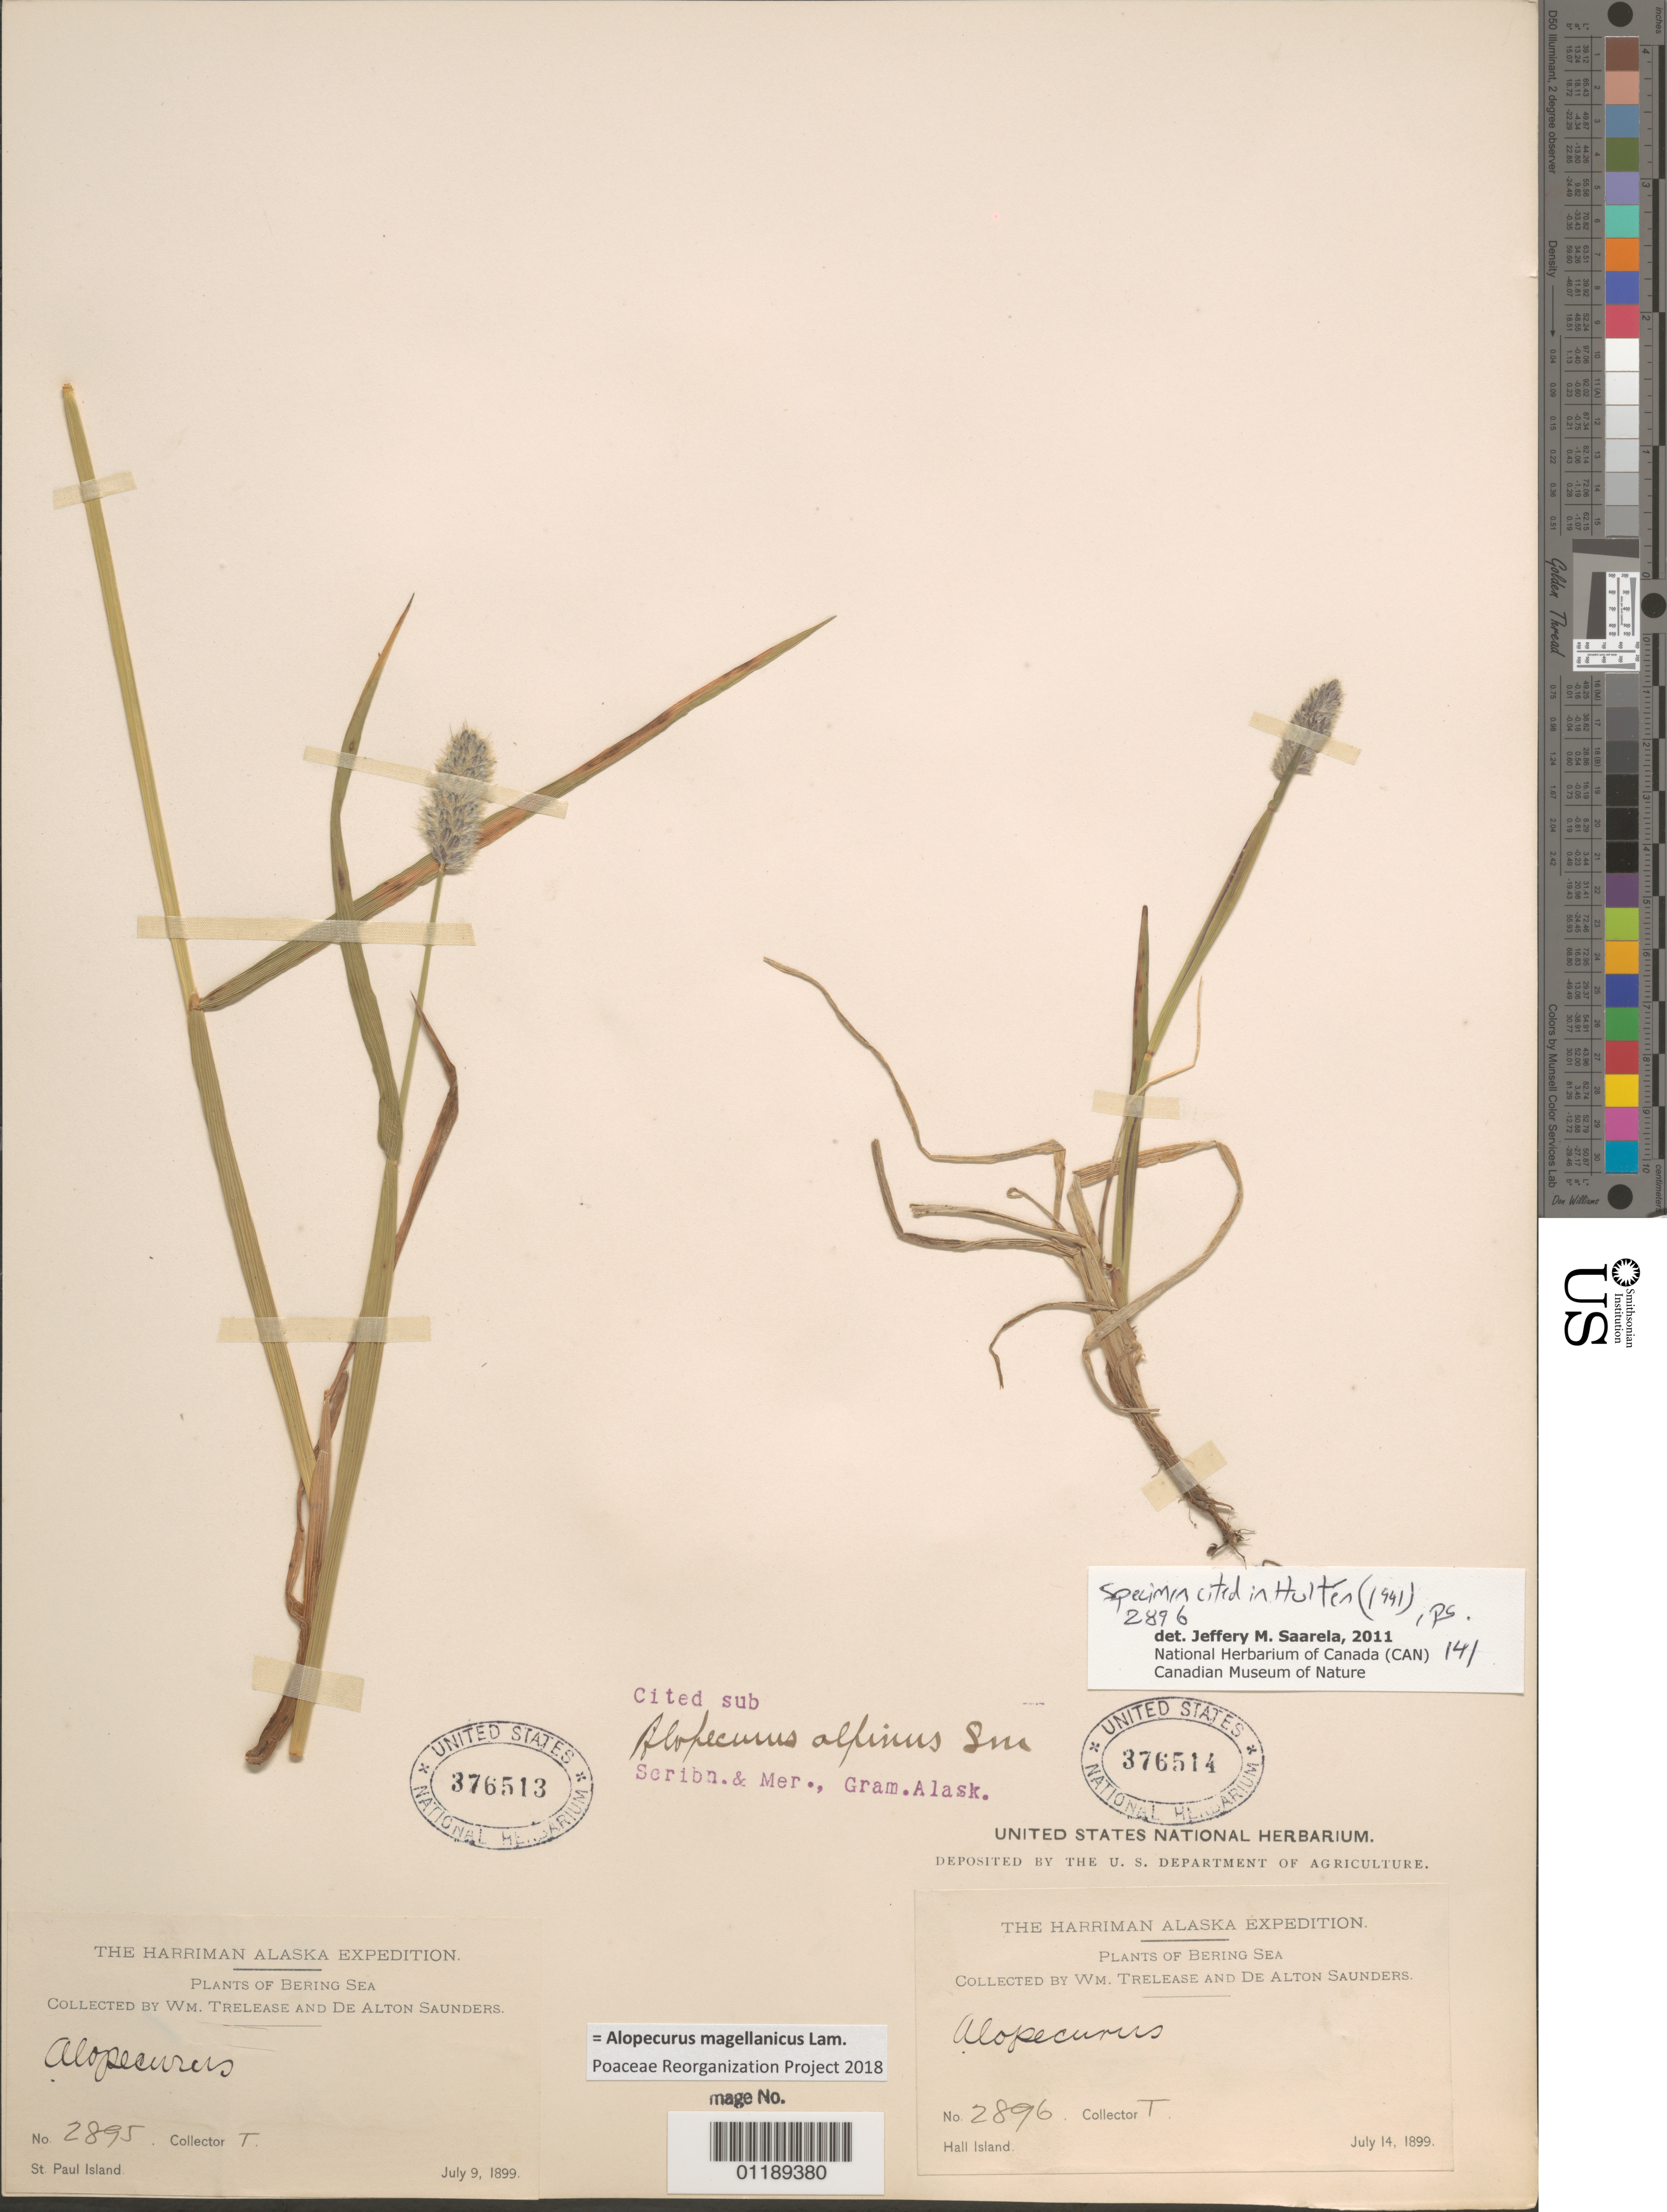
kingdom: Plantae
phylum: Tracheophyta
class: Liliopsida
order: Poales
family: Poaceae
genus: Alopecurus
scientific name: Alopecurus magellanicus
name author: Lam.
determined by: Poaceae Reorganization Project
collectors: W. Trelease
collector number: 2895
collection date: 1899-07-09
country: United States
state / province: Alaska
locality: Bering Sea. St Paul Island.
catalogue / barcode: US 376513-2